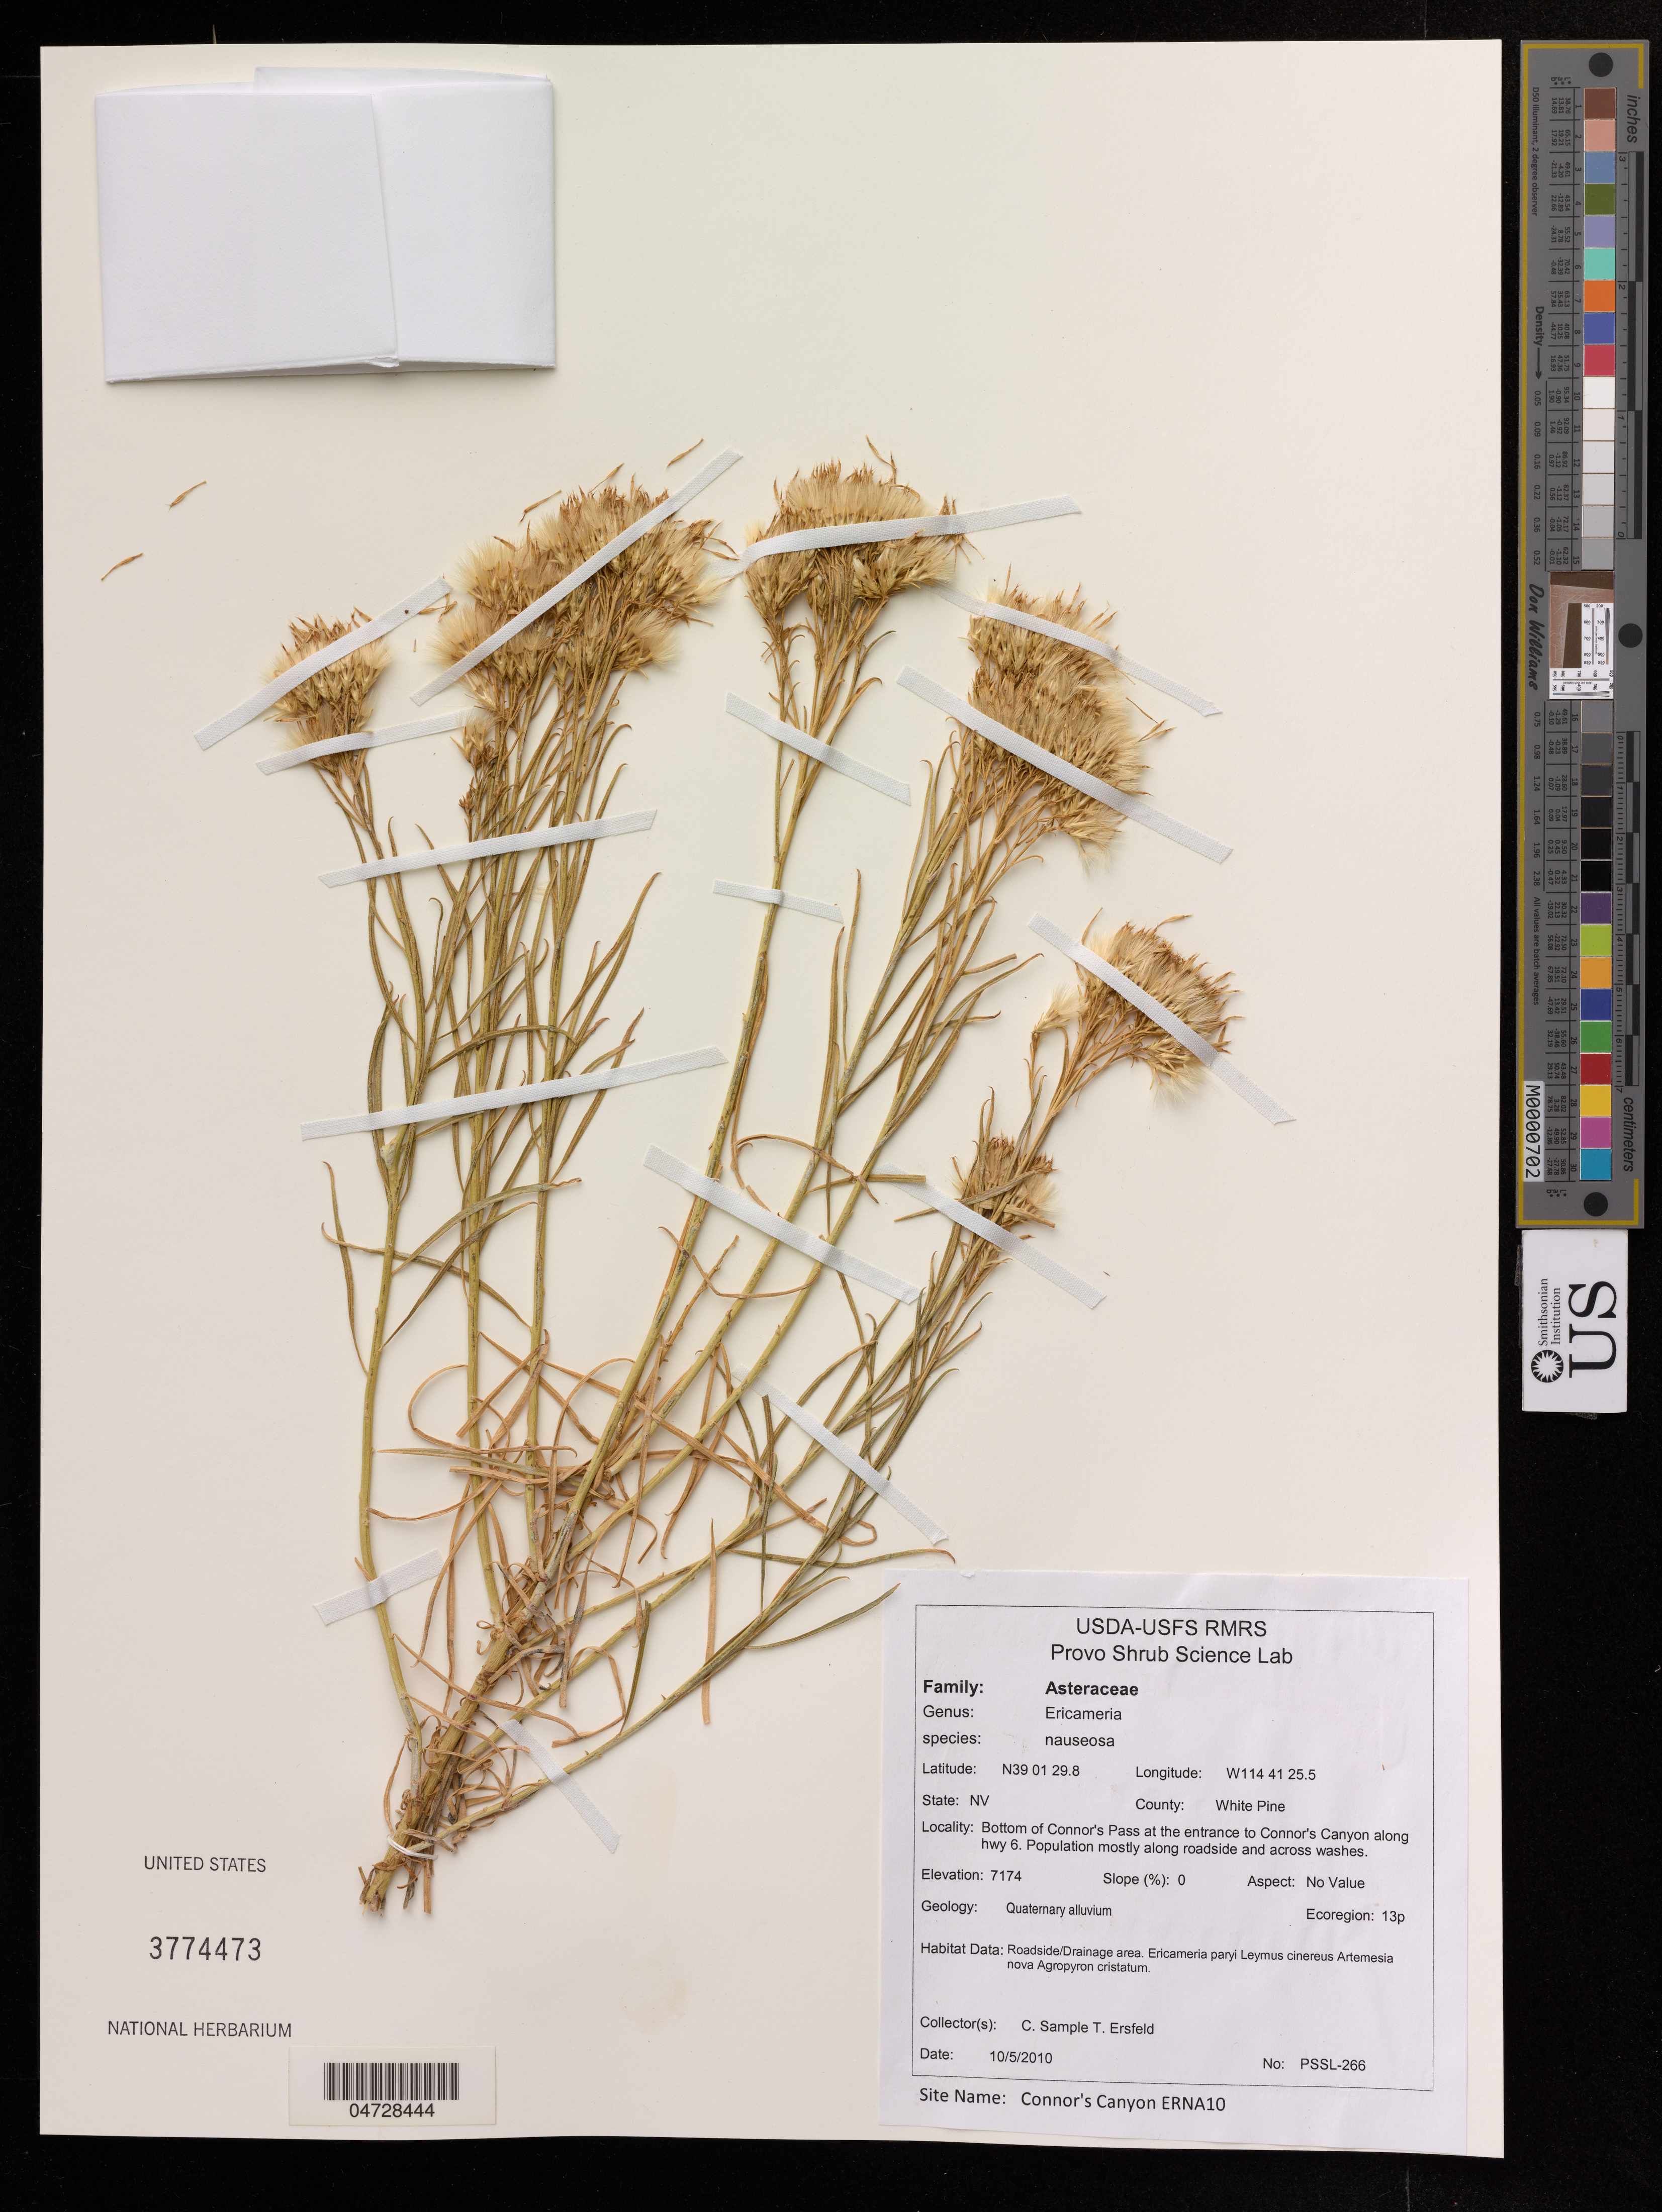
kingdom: Plantae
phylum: Tracheophyta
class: Magnoliopsida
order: Asterales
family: Asteraceae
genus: Ericameria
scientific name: Ericameria nauseosa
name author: (Pall. ex Pursh) G.L. Nesom & G.I. Baird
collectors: C. Sample & T. Ersfeld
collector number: PSSL-266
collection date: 2010-10-05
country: United States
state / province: Nevada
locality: White Pine, Bottom of Connor's Pass at entrance to Connor's Canyon along hwy 6.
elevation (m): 2187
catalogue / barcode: US 3774473